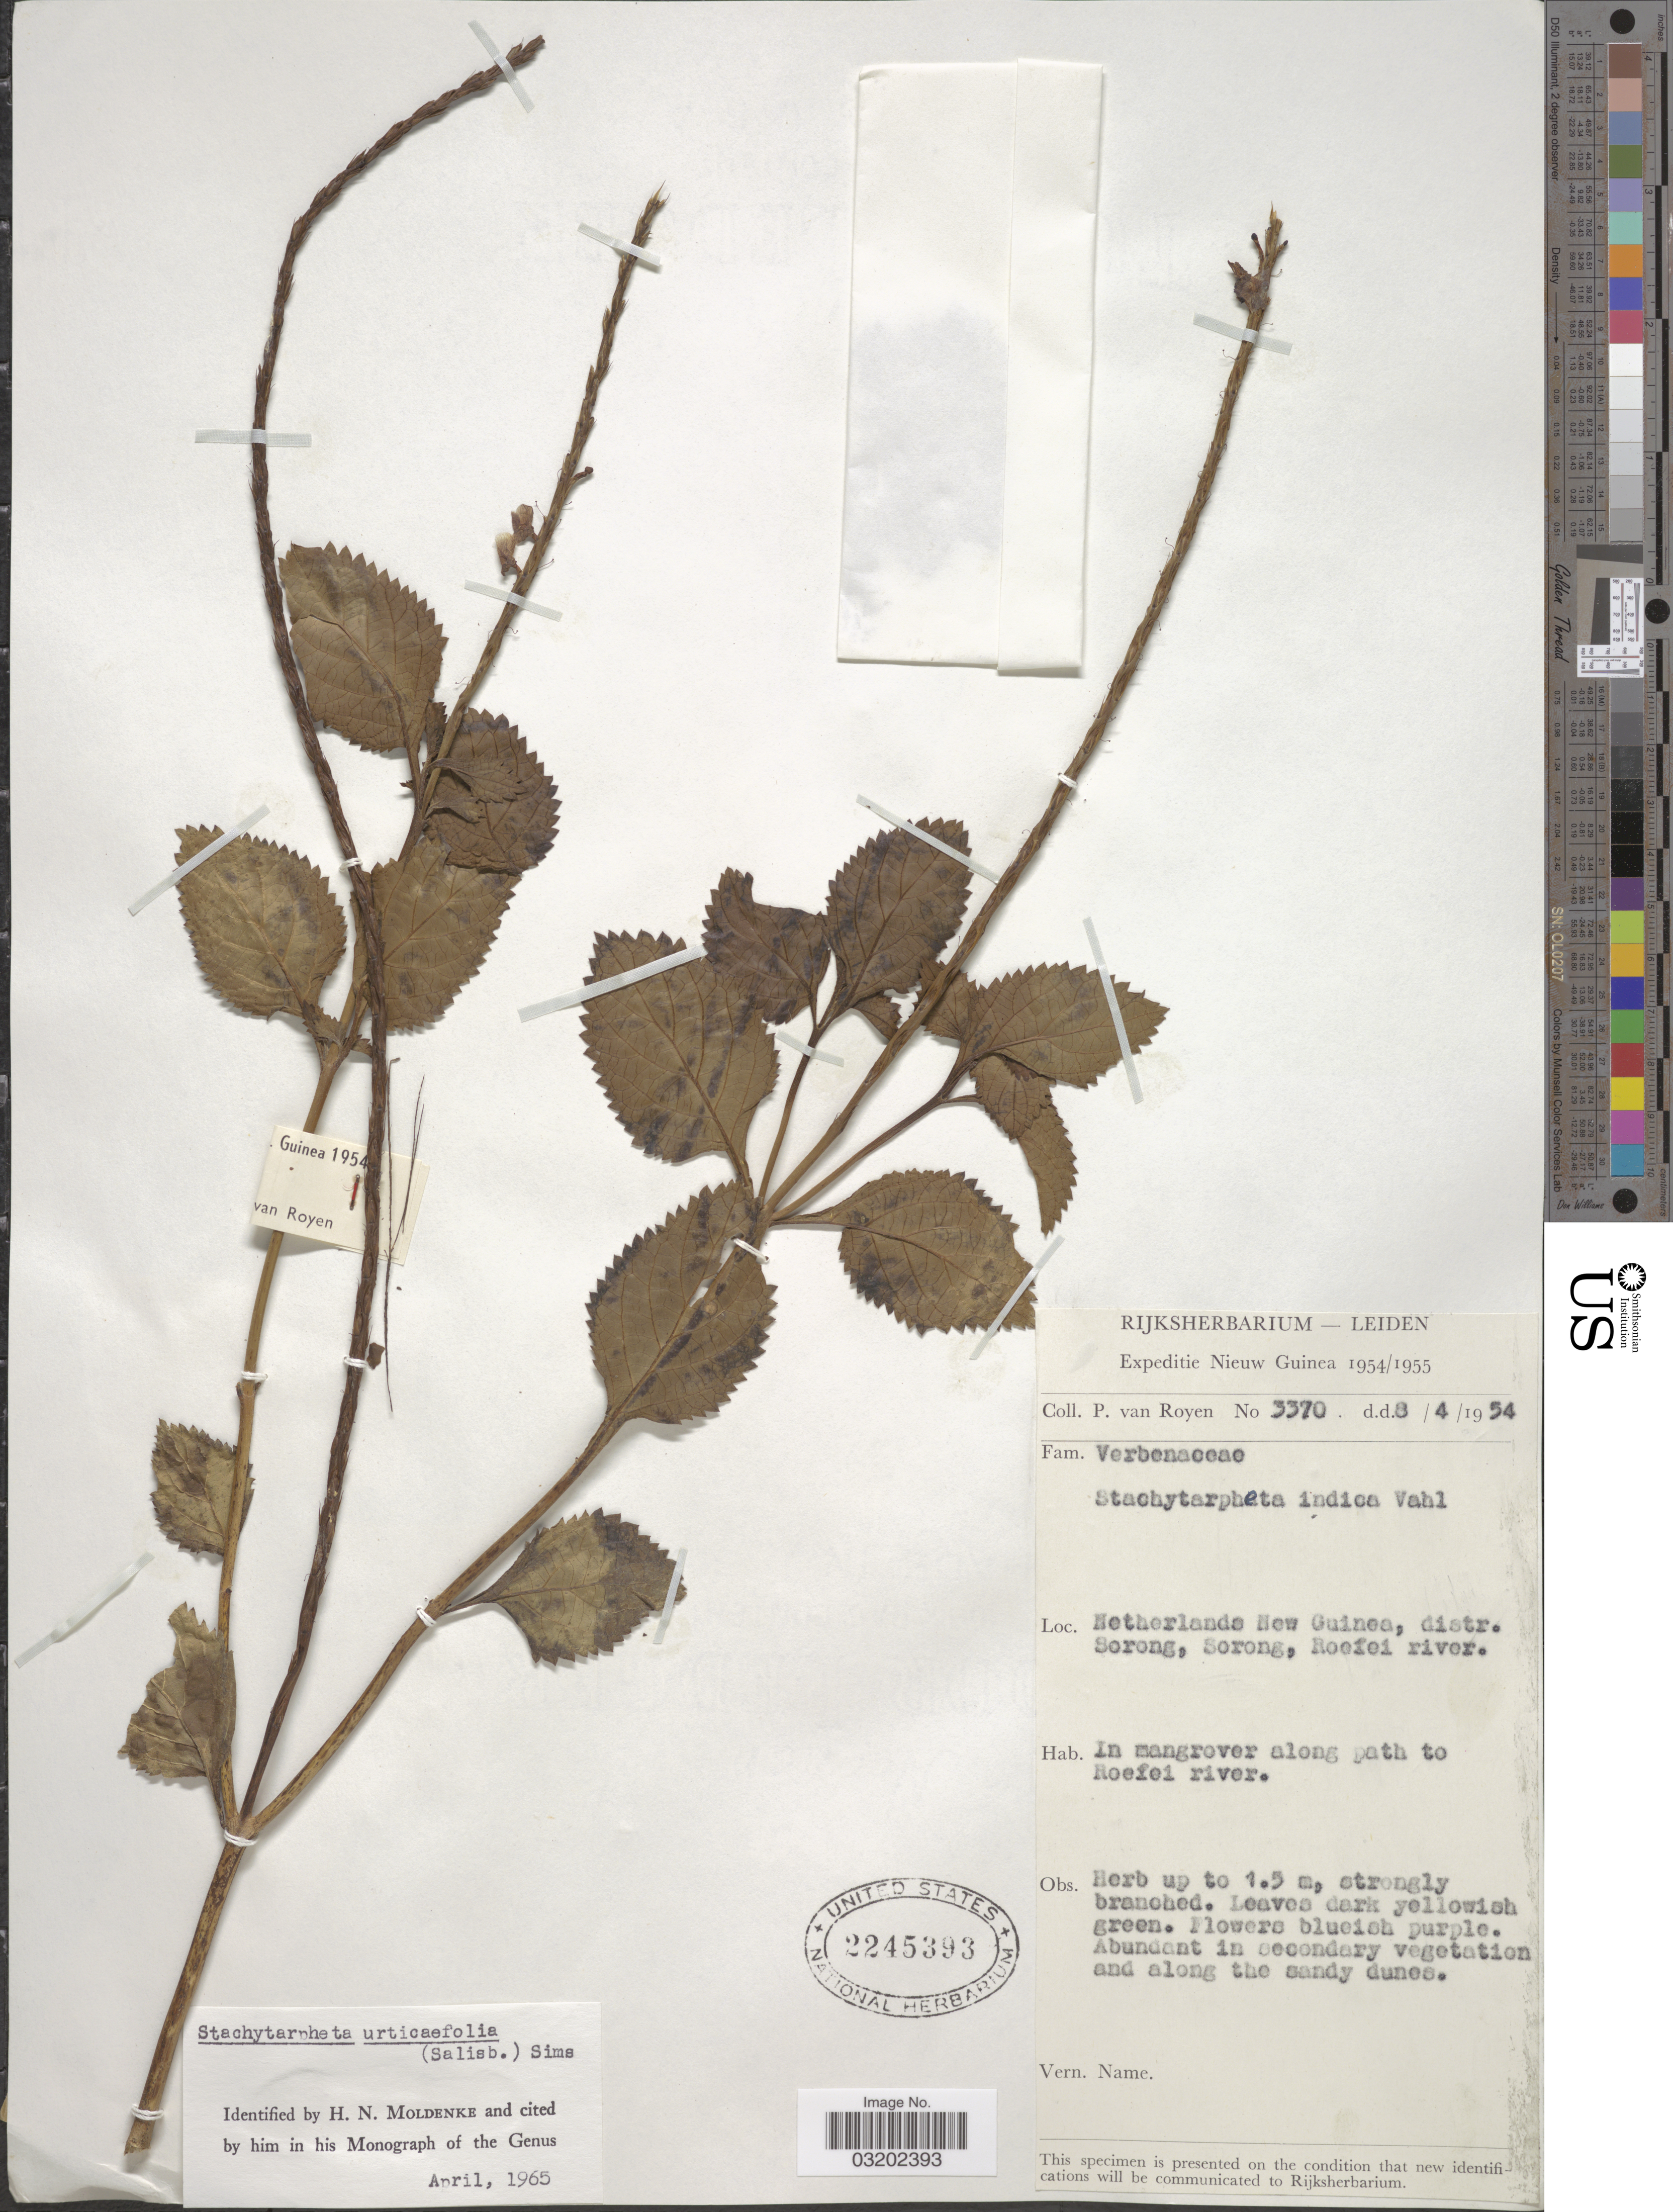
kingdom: Plantae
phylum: Tracheophyta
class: Magnoliopsida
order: Lamiales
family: Verbenaceae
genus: Stachytarpheta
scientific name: Stachytarpheta urticifolia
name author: Sims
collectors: P. van Royen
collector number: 3370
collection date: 1954-04-08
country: Indonesia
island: New Guinea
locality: Nieuw Guinea. Netherlands New Guinea, distr. Sorong, Sorong, Roefei river.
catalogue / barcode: US 2245393